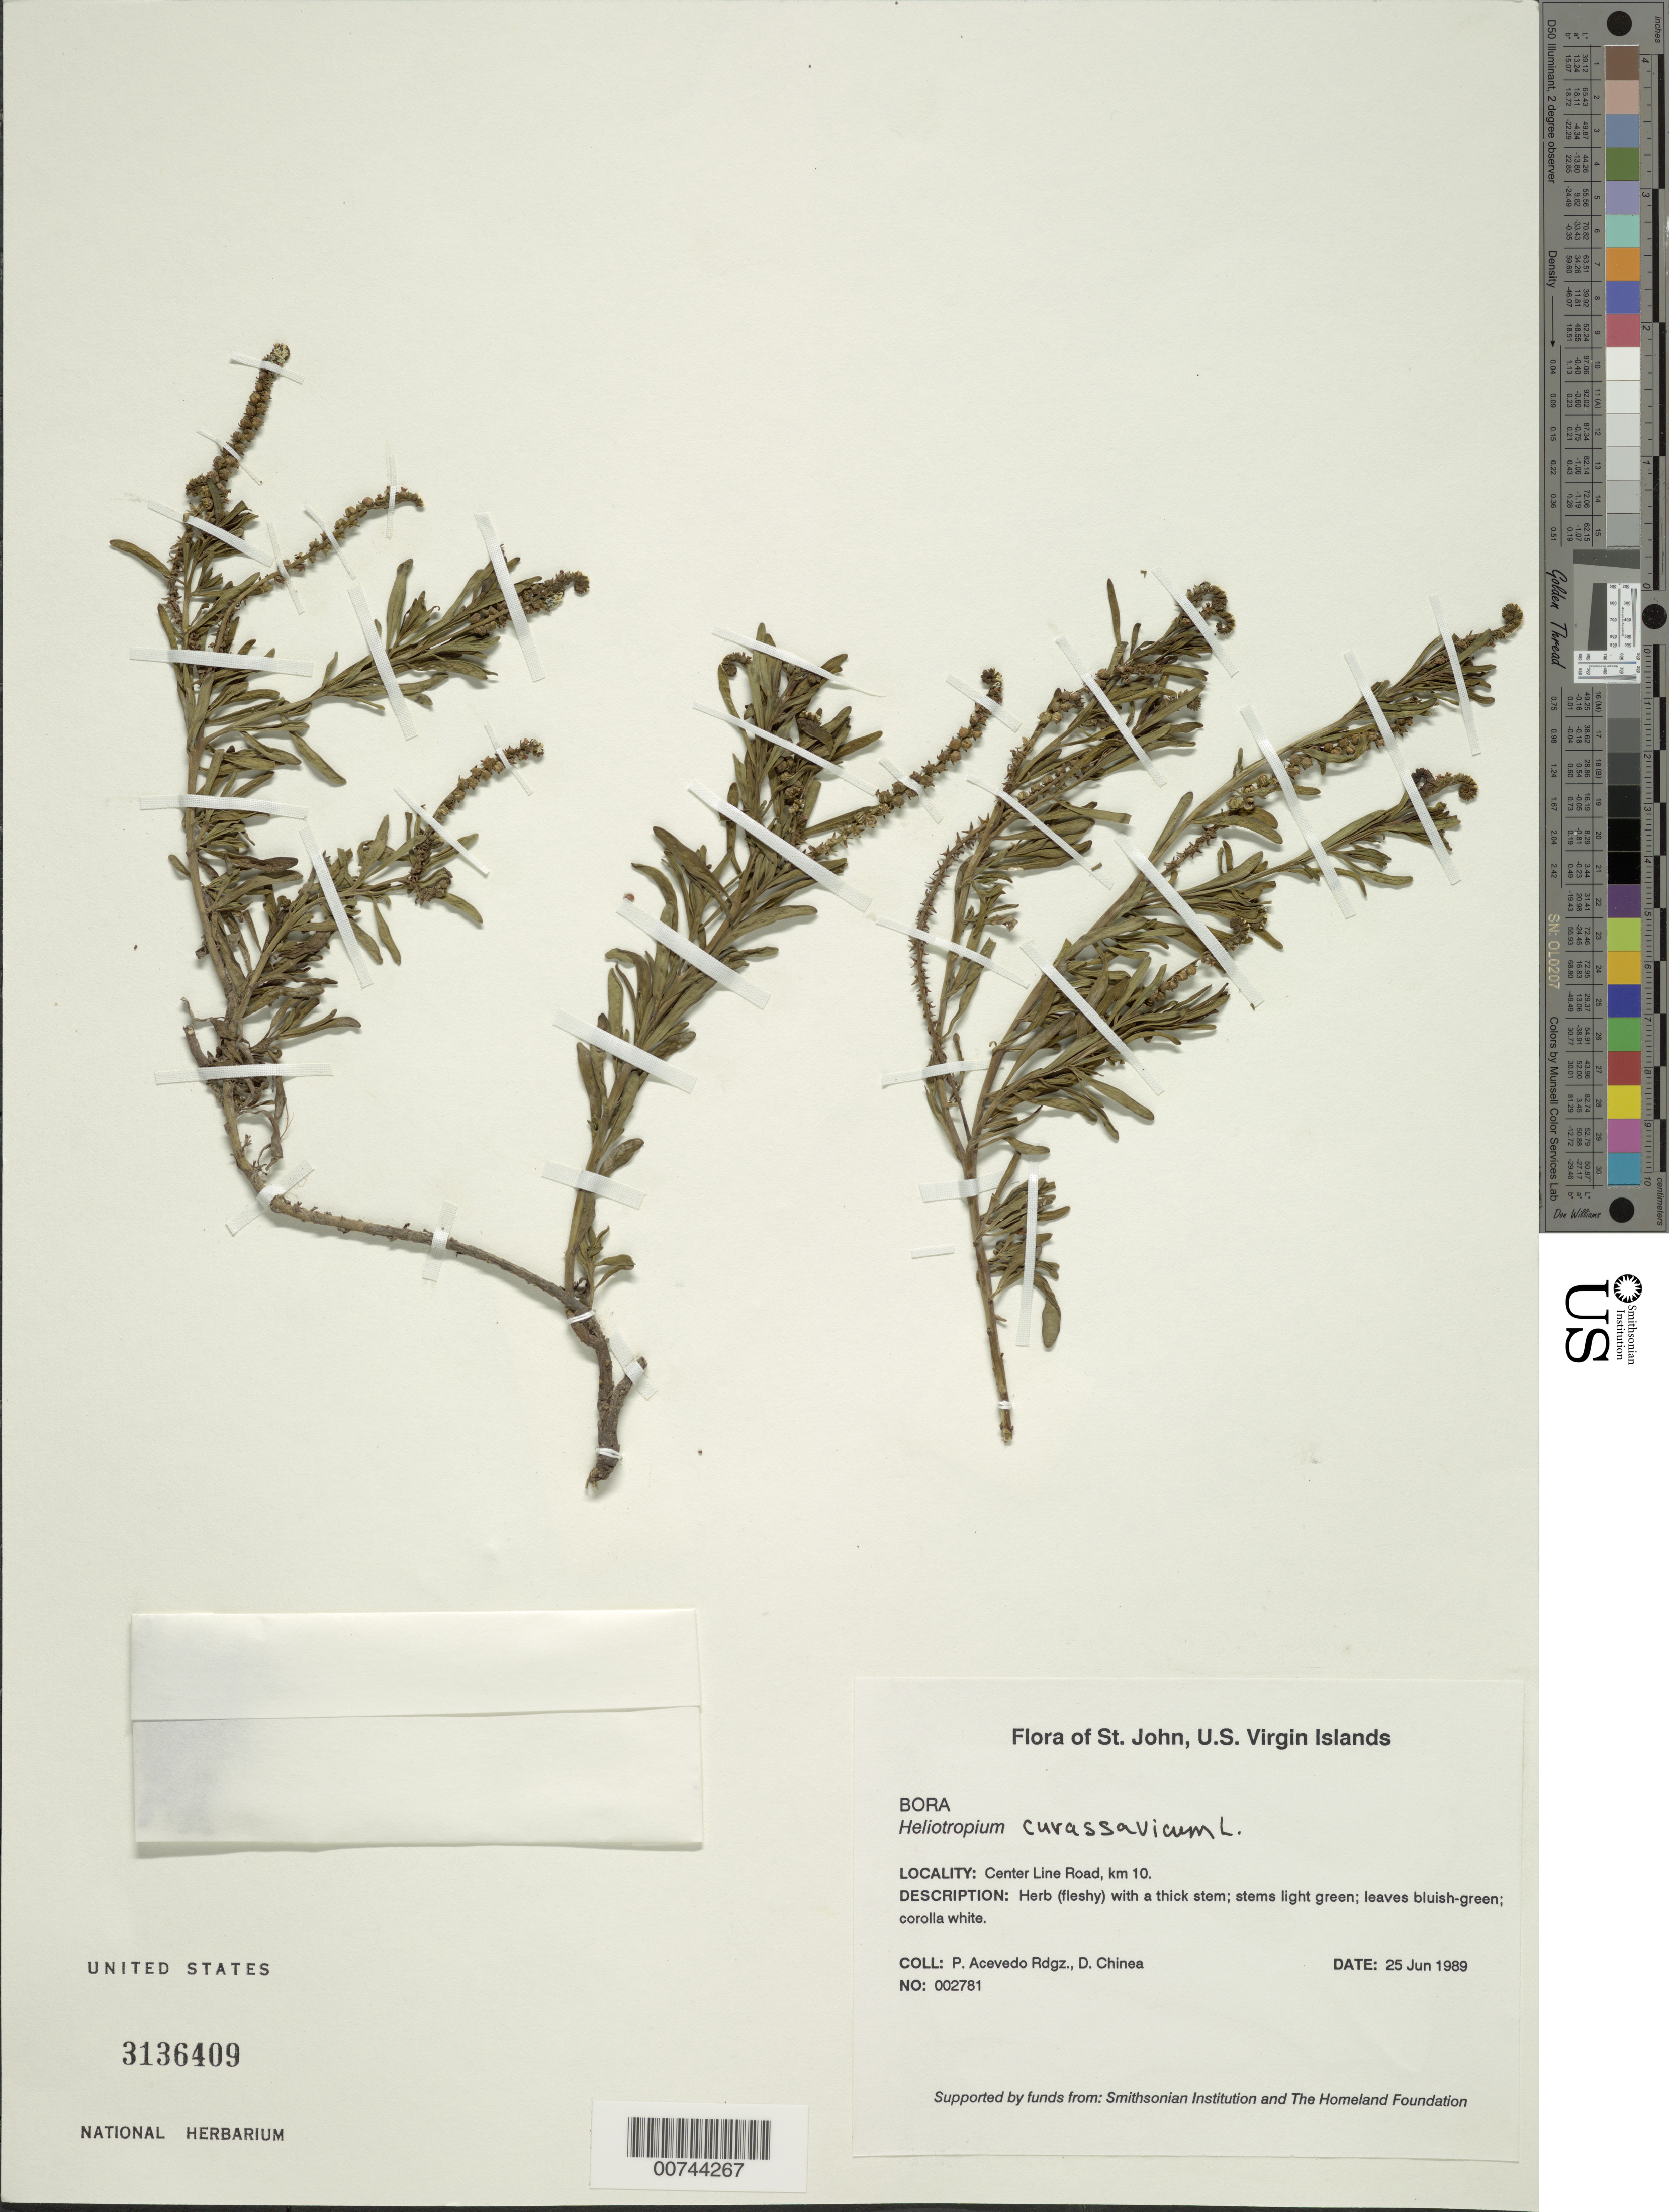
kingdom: Plantae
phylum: Tracheophyta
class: Magnoliopsida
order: Boraginales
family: Heliotropiaceae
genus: Heliotropium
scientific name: Heliotropium curassavicum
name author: L.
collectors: P. Acevedo-Rodr. & D. Chinea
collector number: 2781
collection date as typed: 25 Jun 1989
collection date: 1989-06-25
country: U.S. Virgin Islands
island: St. John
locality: Center Line Road, km 10.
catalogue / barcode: US 3136409